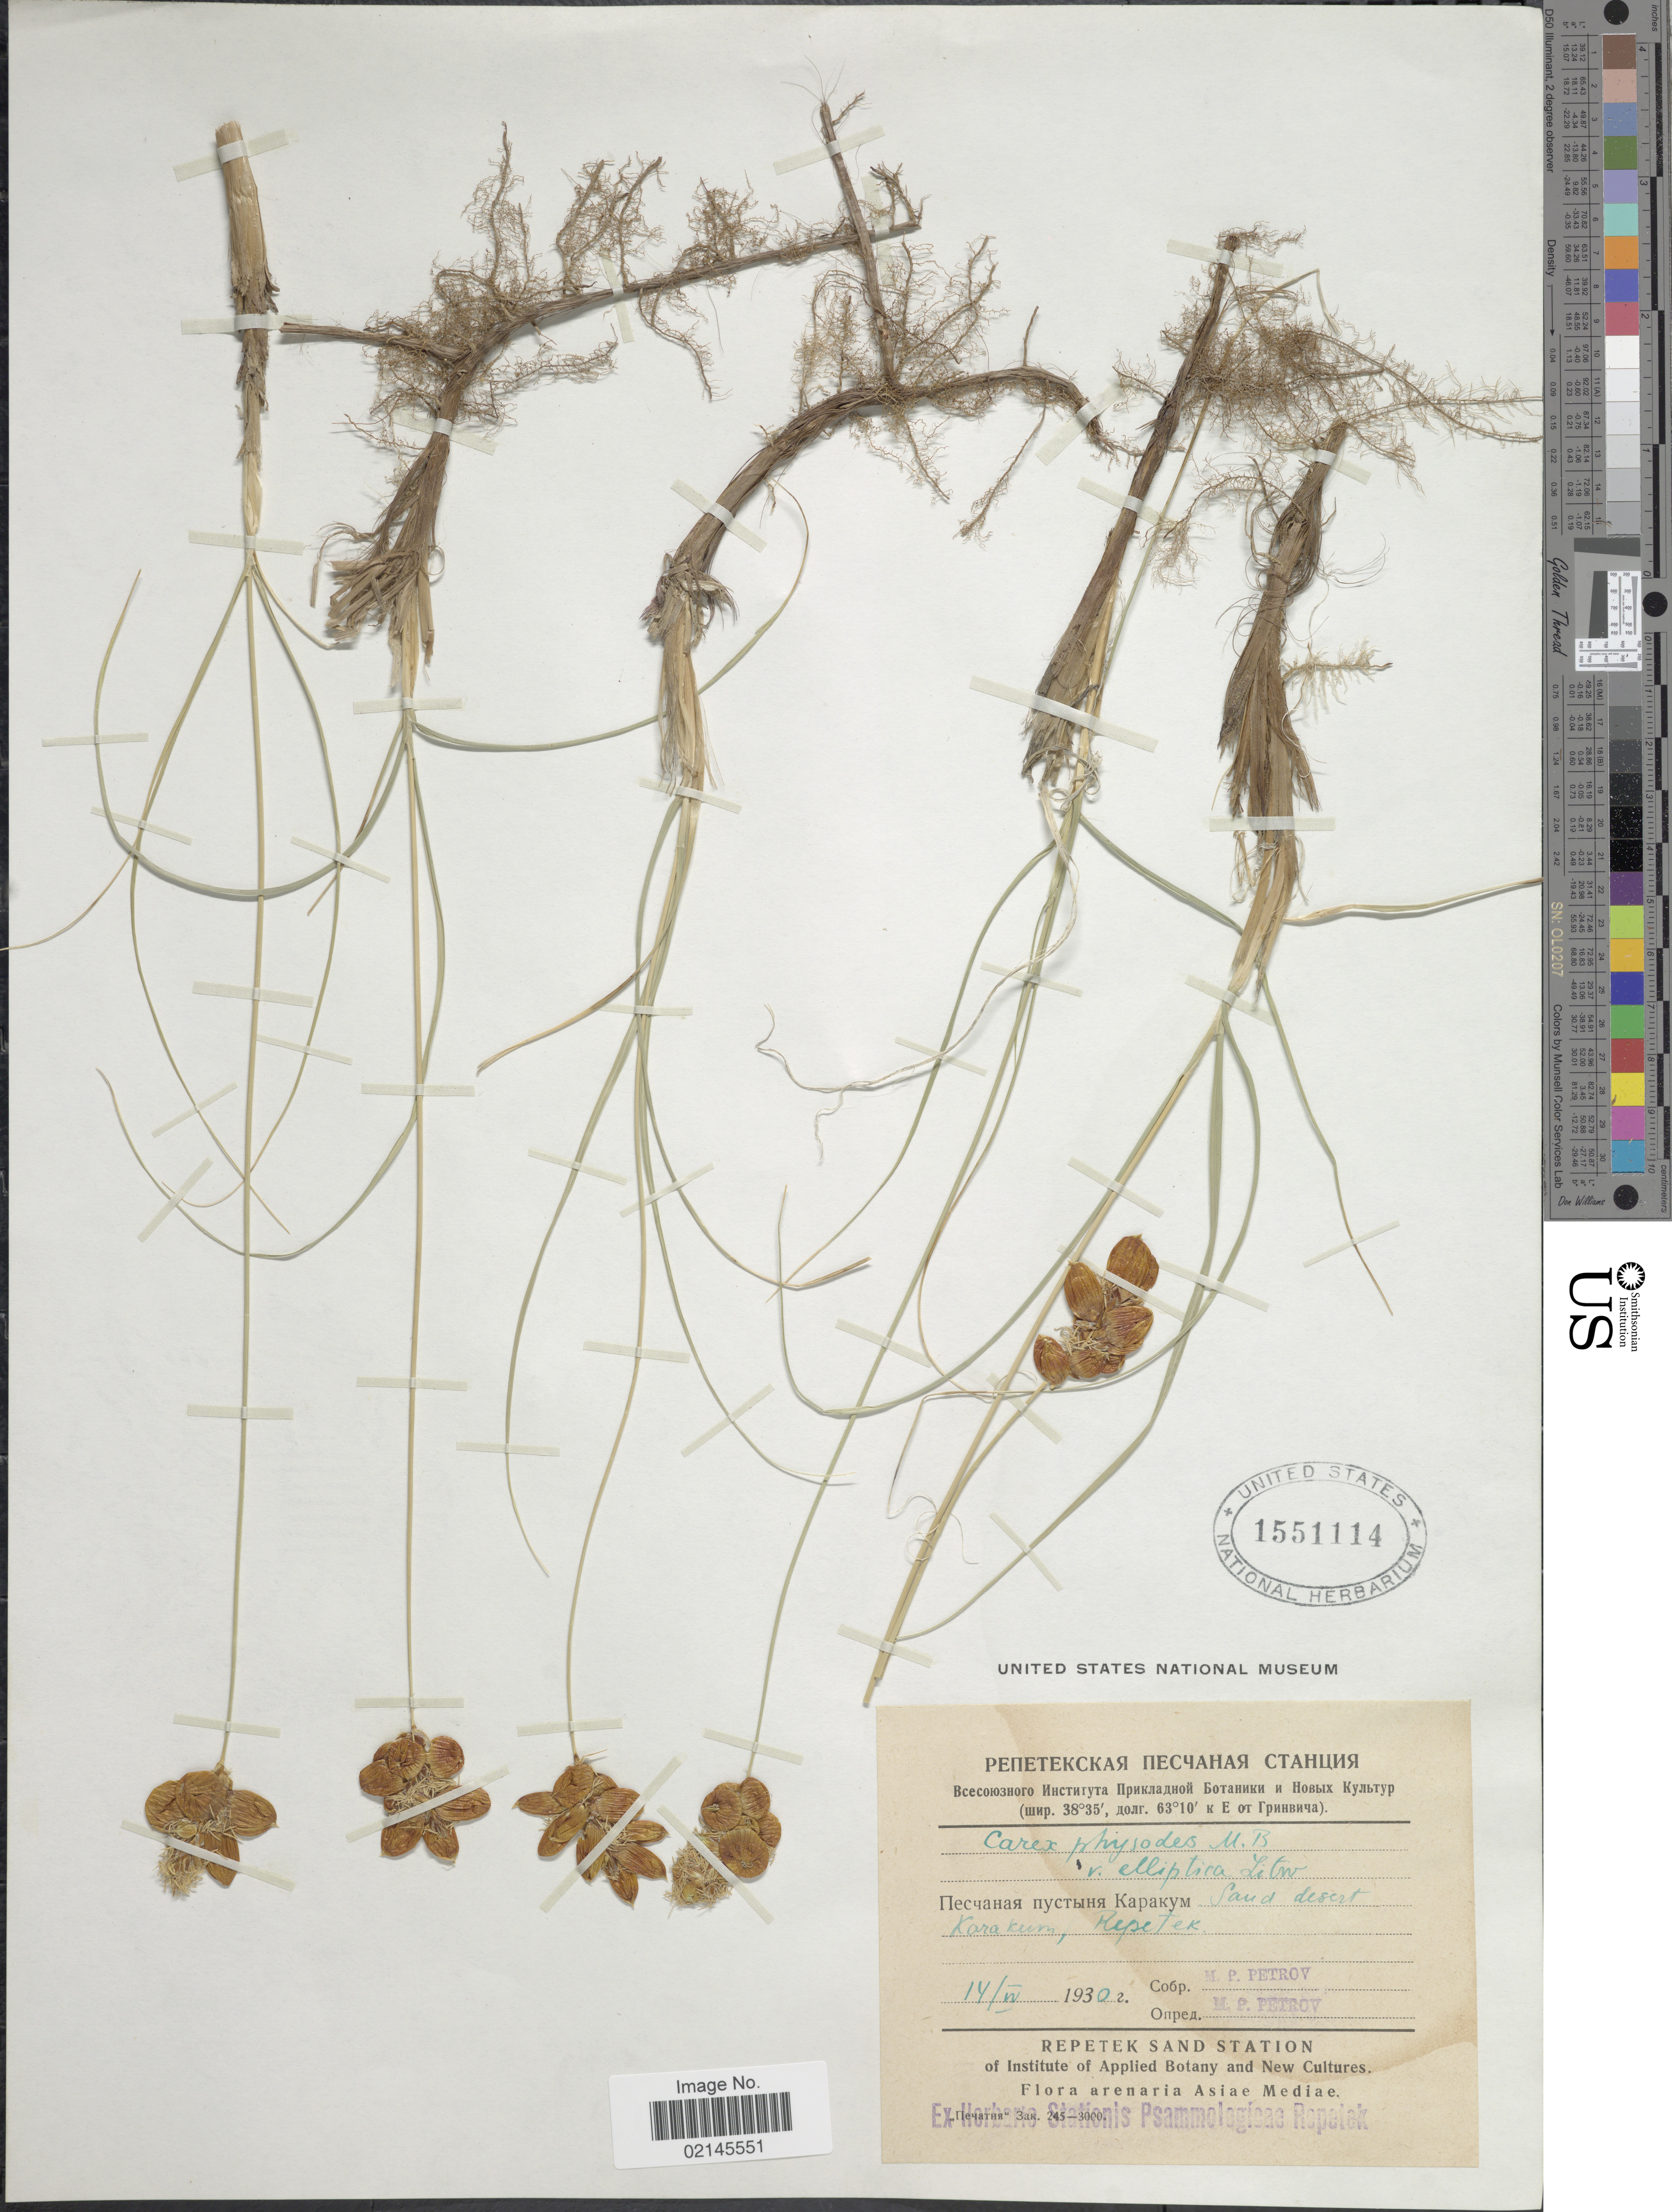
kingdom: Plantae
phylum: Tracheophyta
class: Liliopsida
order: Poales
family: Cyperaceae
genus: Carex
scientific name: Carex physodes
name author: M. Bieb.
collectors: M. Petrov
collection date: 1930-04-14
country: Turkmenistan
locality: Asiae Mediae, Saud desert Karakum, Repetek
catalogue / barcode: US 1551114